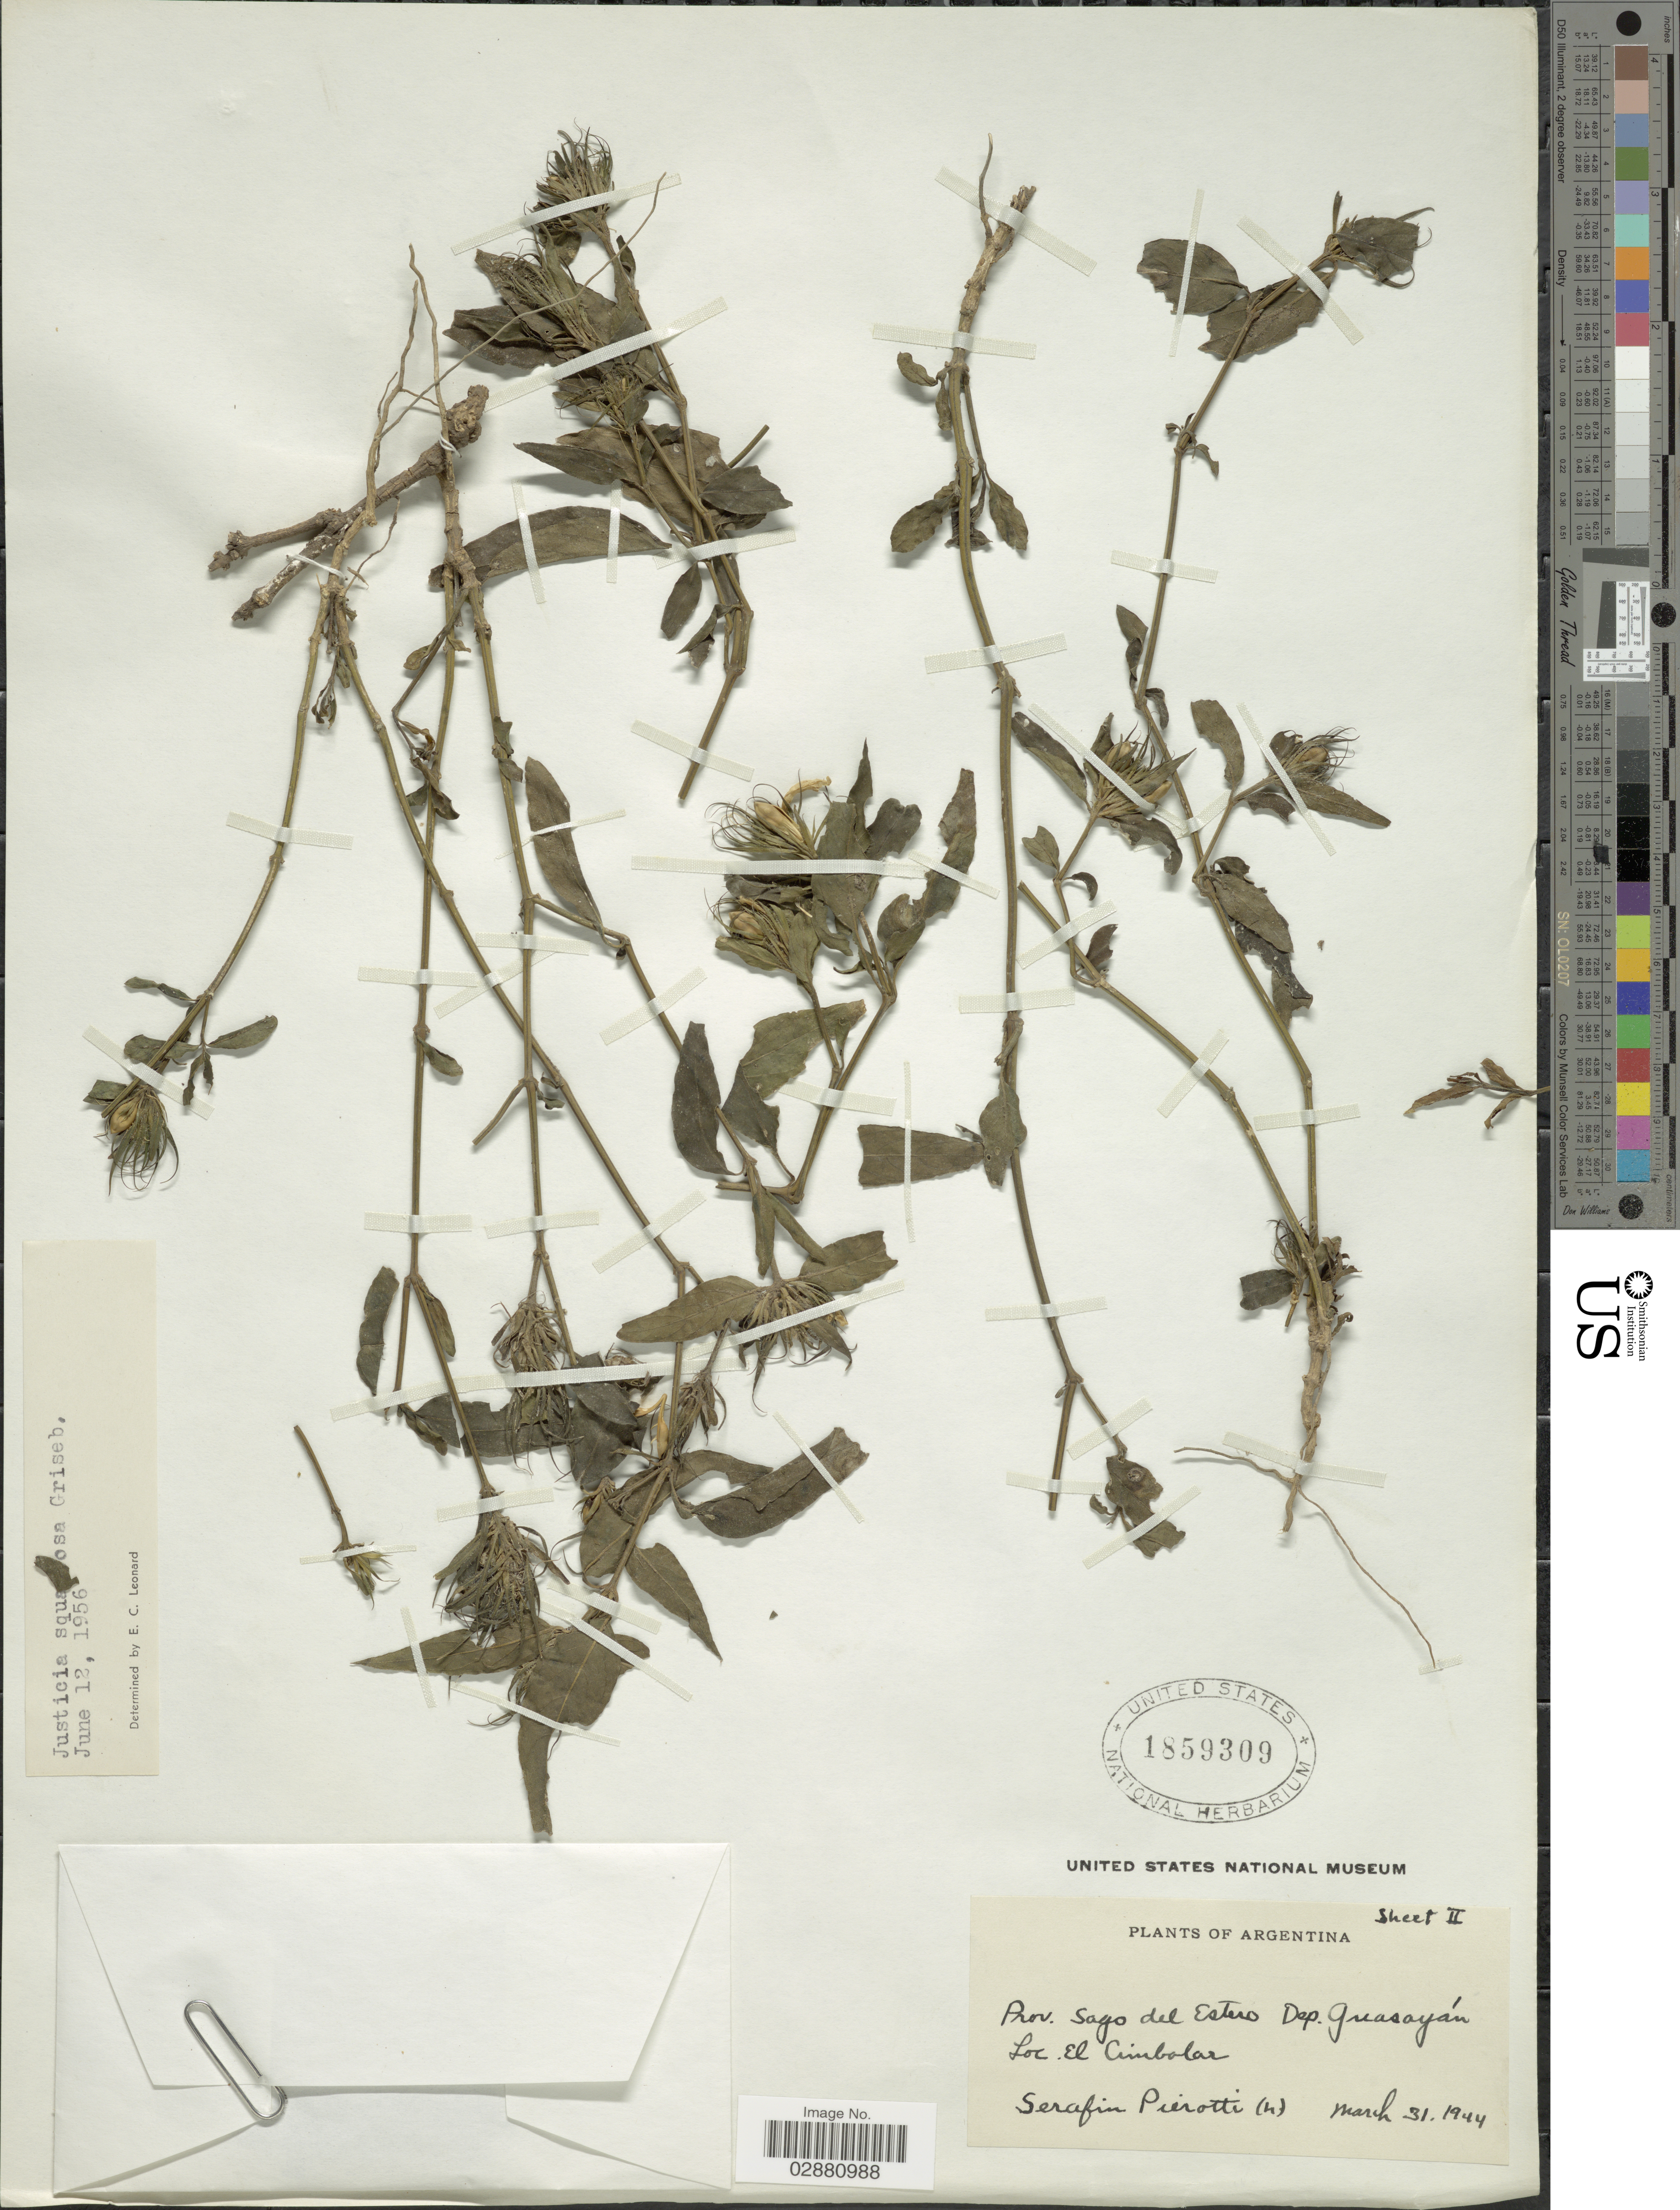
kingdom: Plantae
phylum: Tracheophyta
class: Magnoliopsida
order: Lamiales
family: Acanthaceae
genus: Justicia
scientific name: Justicia squarrosa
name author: Griseb.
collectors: S. A. Pierotti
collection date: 1944-03-31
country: Argentina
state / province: Santiago del Estero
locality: Prov. Sago del Estero. Dep. Guasayán. El Cimbolar.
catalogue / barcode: US 1859309